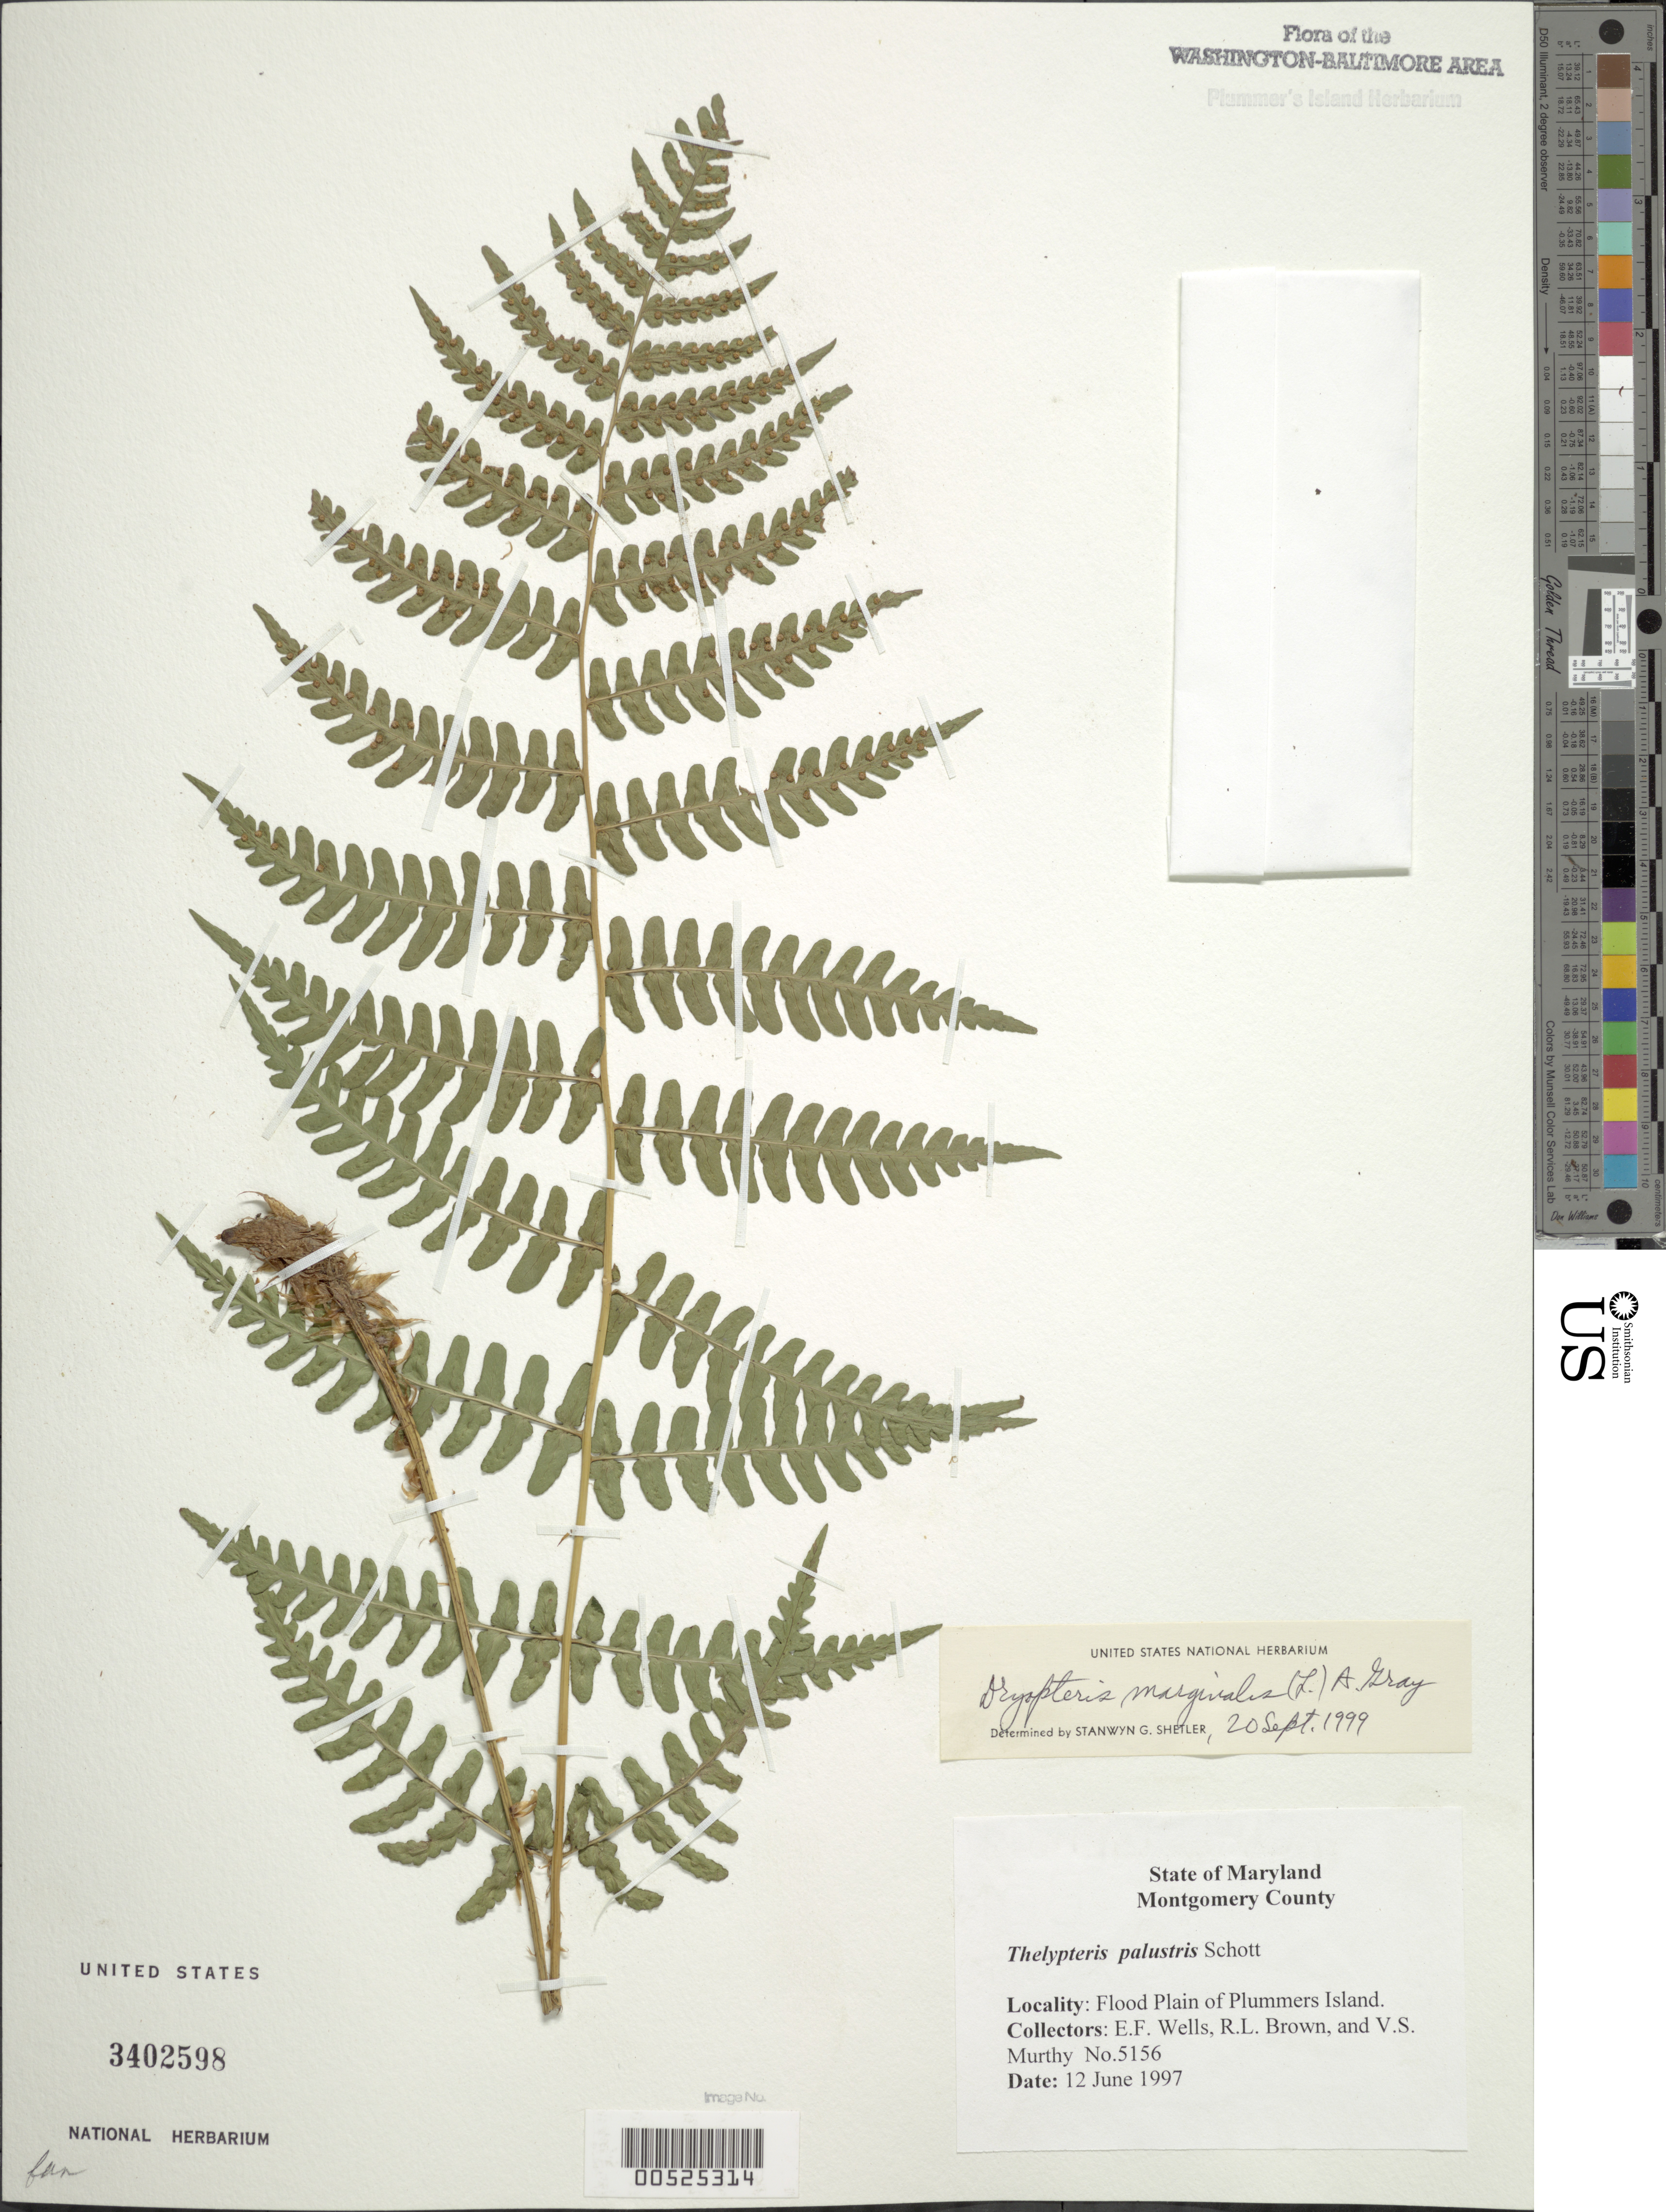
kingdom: Plantae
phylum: Tracheophyta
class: Polypodiopsida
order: Polypodiales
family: Dryopteridaceae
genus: Dryopteris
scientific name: Dryopteris marginalis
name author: (L.) A. Gray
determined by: Shetler, Stanwyn G., (US), NMNH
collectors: E. F. Wells, R. L. Brown & V. S. Murthy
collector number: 5156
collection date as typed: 12 Jun 1997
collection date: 1997-06-12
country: United States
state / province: Maryland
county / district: Montgomery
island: Plummers Island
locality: Flood plain of Plummers Island Plummers Island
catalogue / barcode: US 3402598